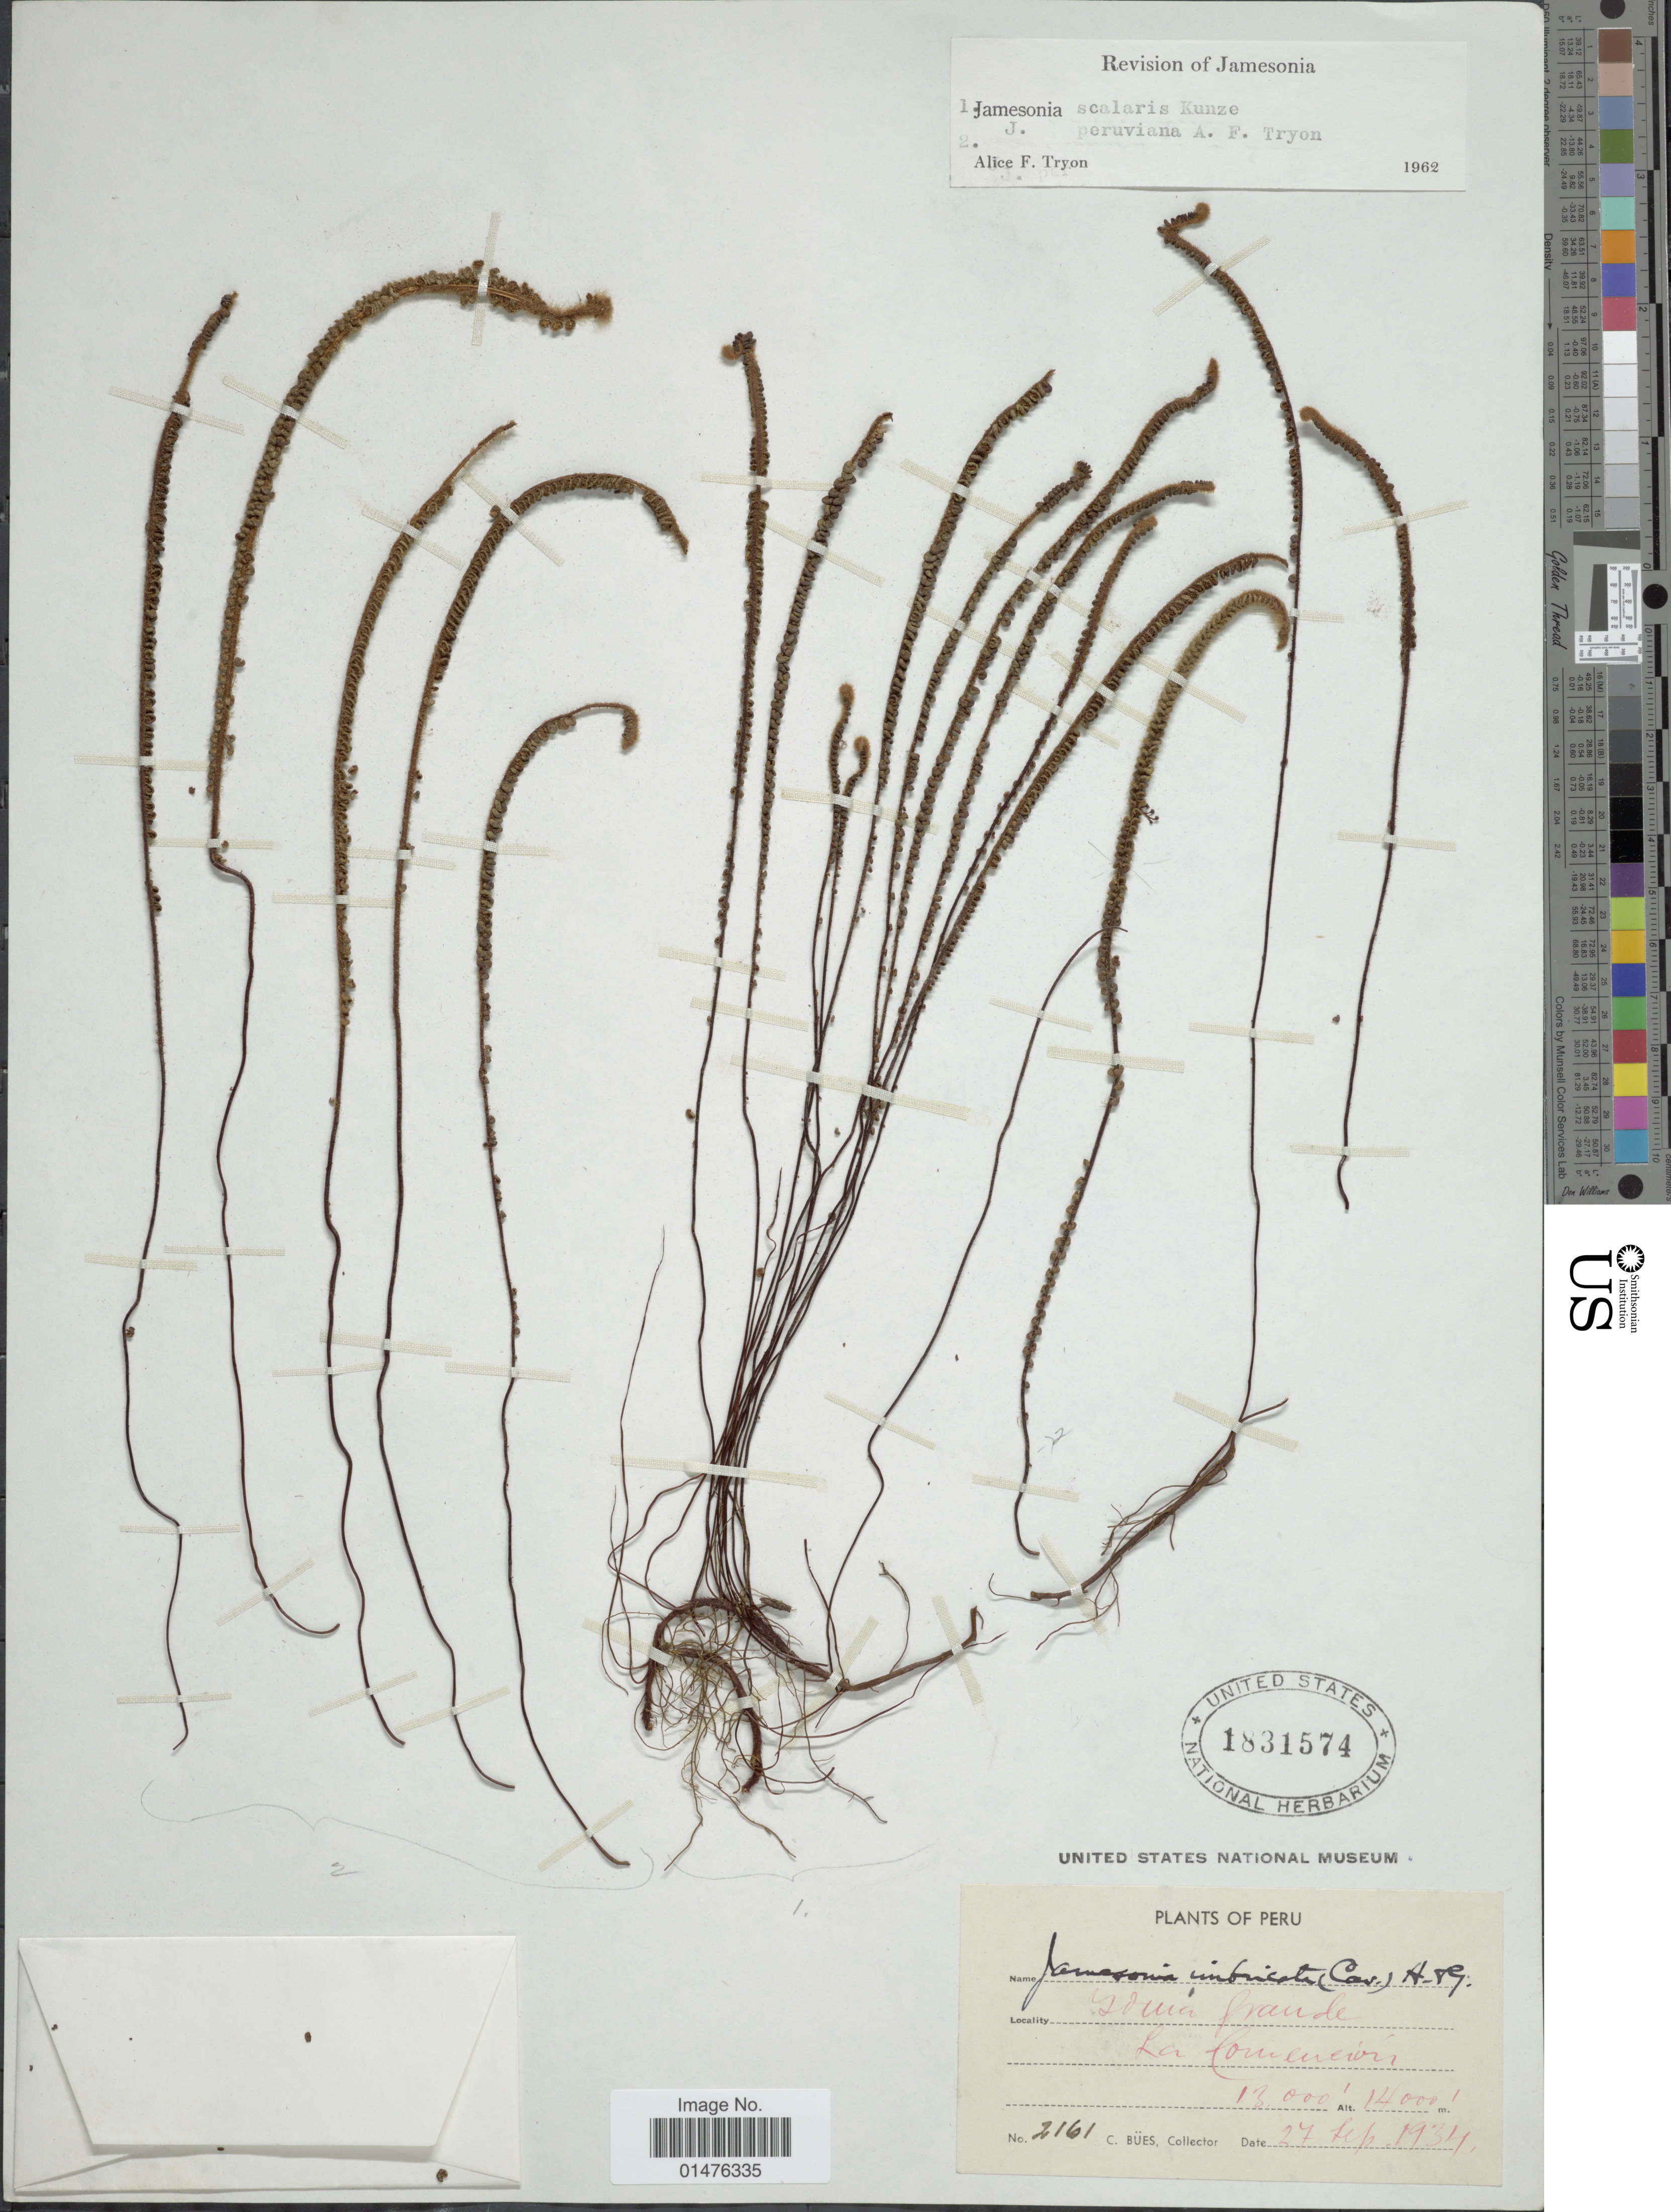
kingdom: Plantae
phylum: Tracheophyta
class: Polypodiopsida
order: Polypodiales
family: Pteridaceae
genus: Jamesonia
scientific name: Jamesonia peruviana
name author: A.F. Tryon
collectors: C. Bues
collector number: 2161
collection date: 1934-09-27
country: Peru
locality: Loma Grande, La Convencion.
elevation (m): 13000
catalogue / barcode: US 1831574